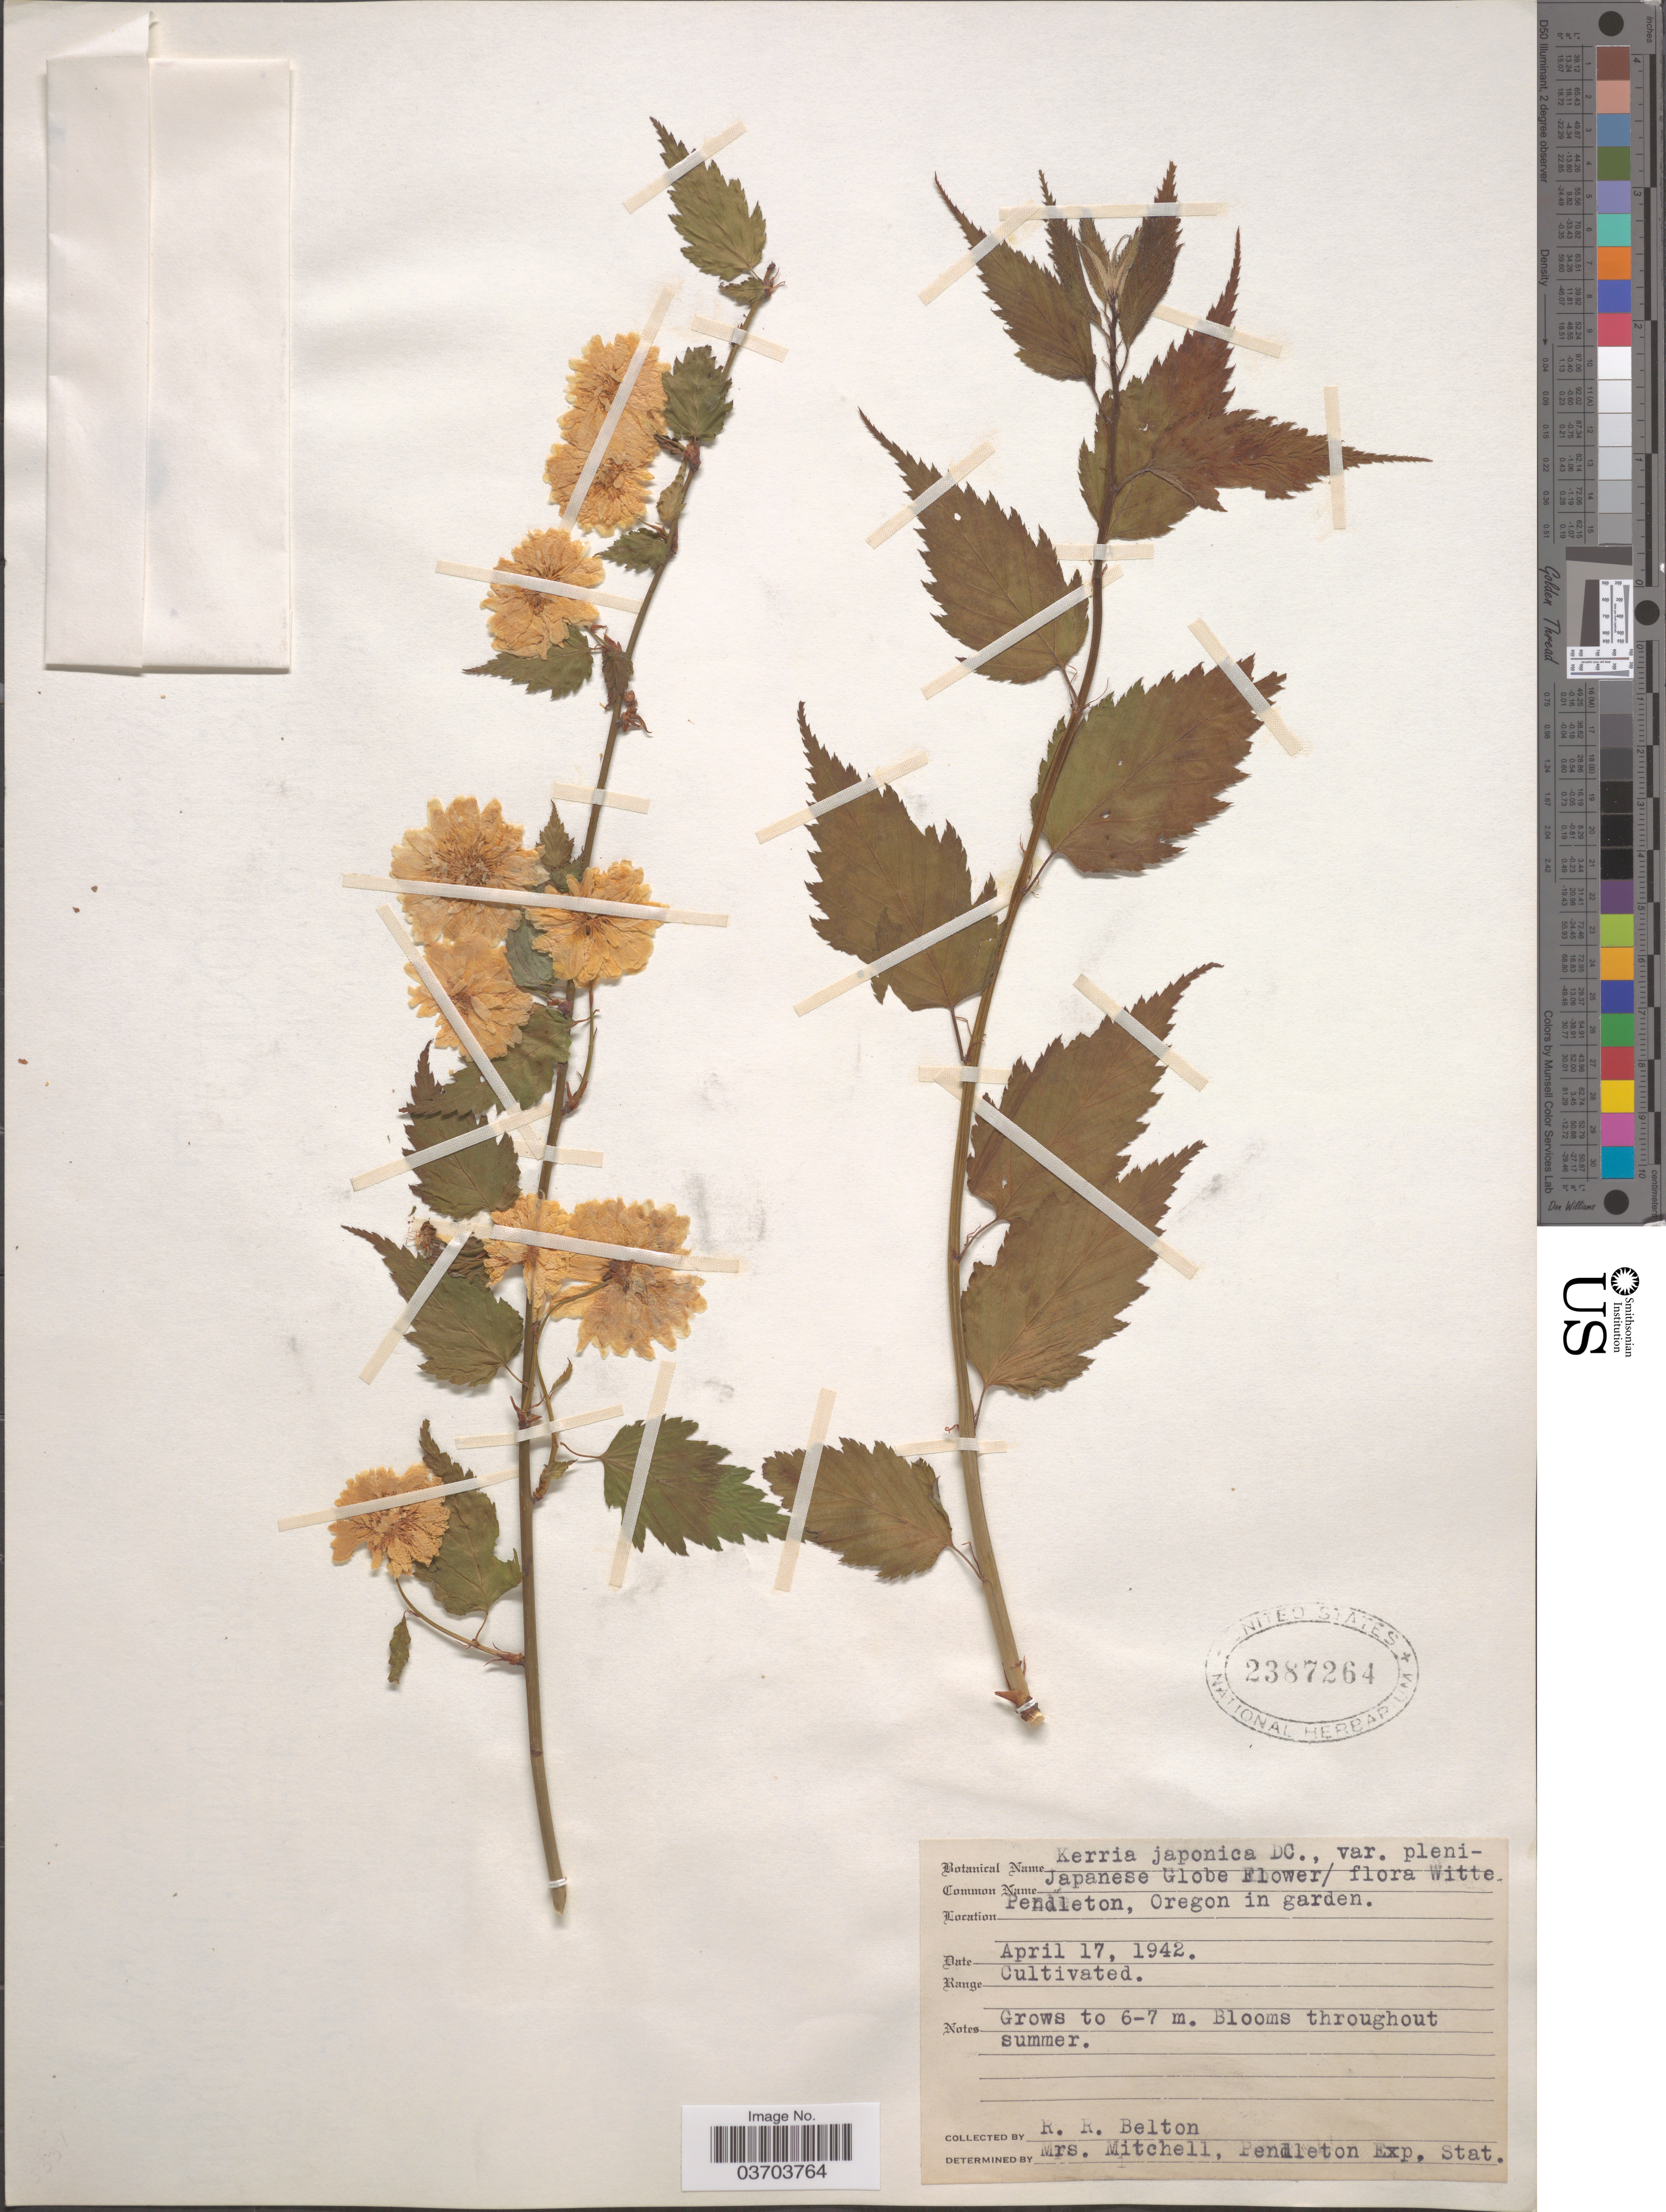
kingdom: Plantae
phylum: Tracheophyta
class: Magnoliopsida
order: Rosales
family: Rosaceae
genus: Kerria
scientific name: Kerria japonica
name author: (L.) DC.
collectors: R. Belton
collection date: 1942-04-17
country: United States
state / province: Oregon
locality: Pendleton, Oregon in garden.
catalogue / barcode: US 2387264